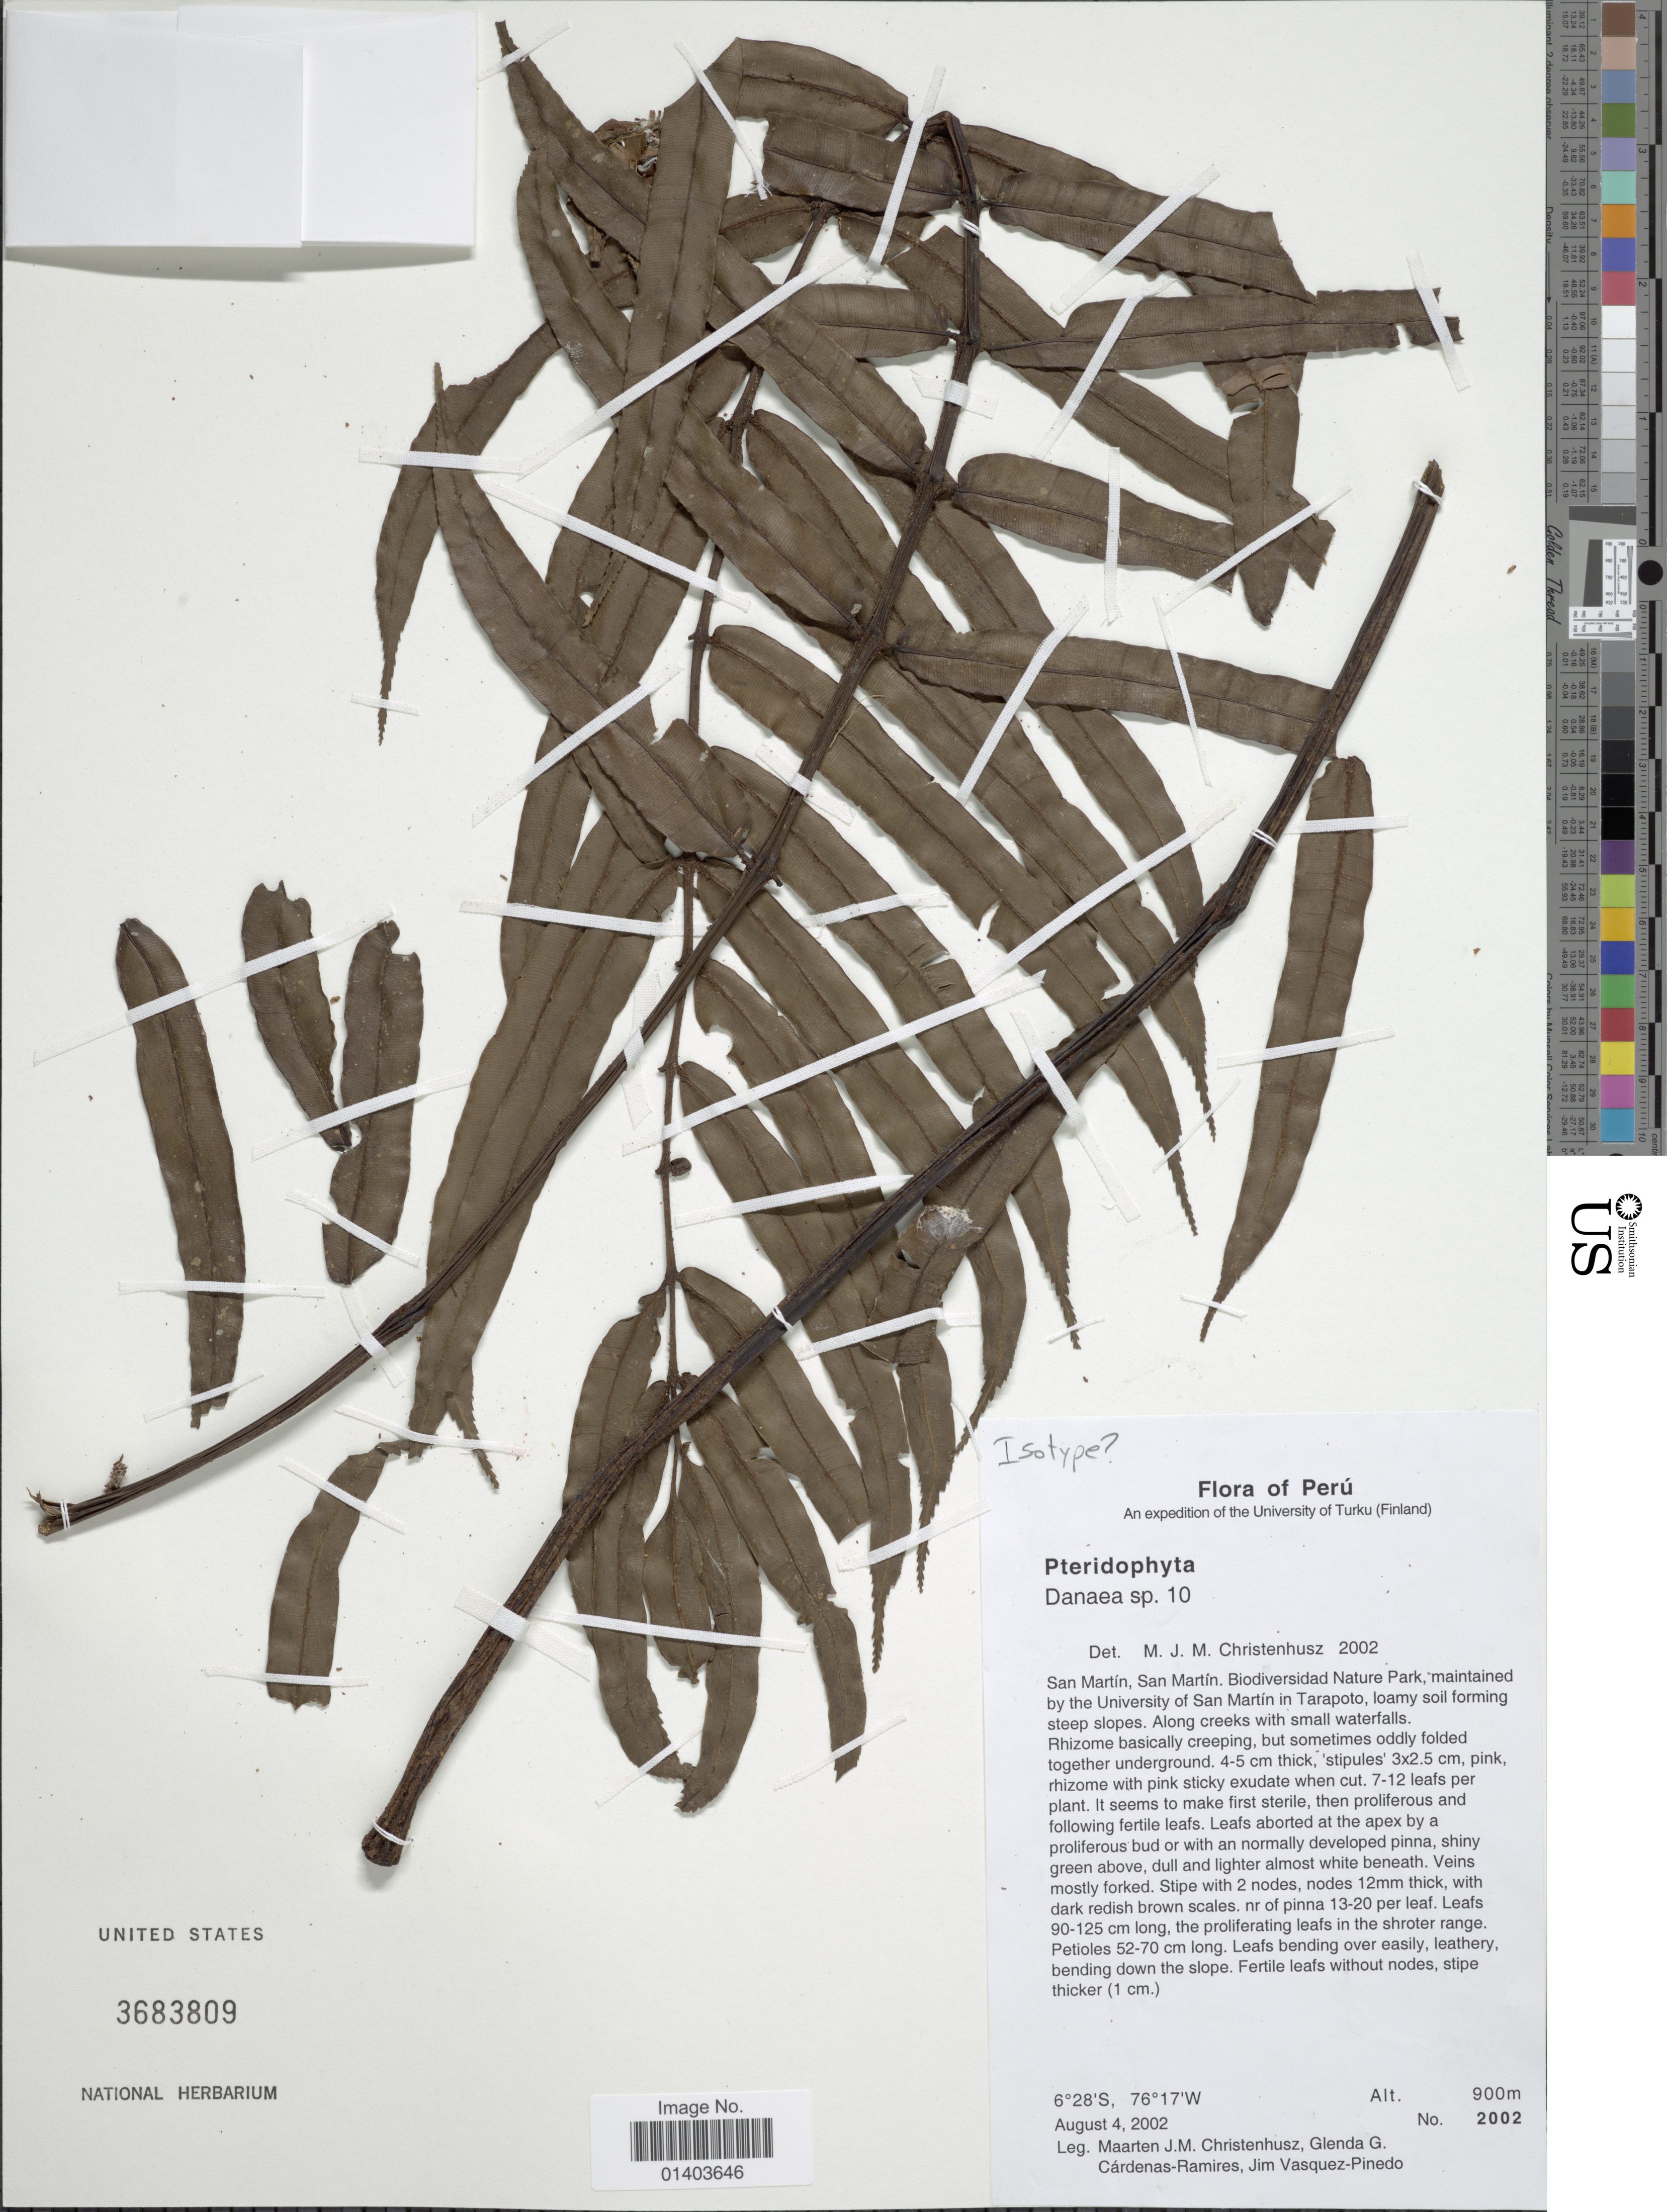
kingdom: Plantae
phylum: Tracheophyta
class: Polypodiopsida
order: Marattiales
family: Marattiaceae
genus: Danaea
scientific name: Danaea sp.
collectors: M. J. Christenhusz, G. Cárdenas-Ramires & J. Vasquez-Pinedo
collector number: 2002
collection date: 2002-08-04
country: Peru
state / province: San Martín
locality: Biodiversiteit Nature Par, 'maintained by the University of San Martin in Tarapoto, loamy soil forming steep slopes. Along creeks with small waterfalls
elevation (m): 900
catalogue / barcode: US 3683809